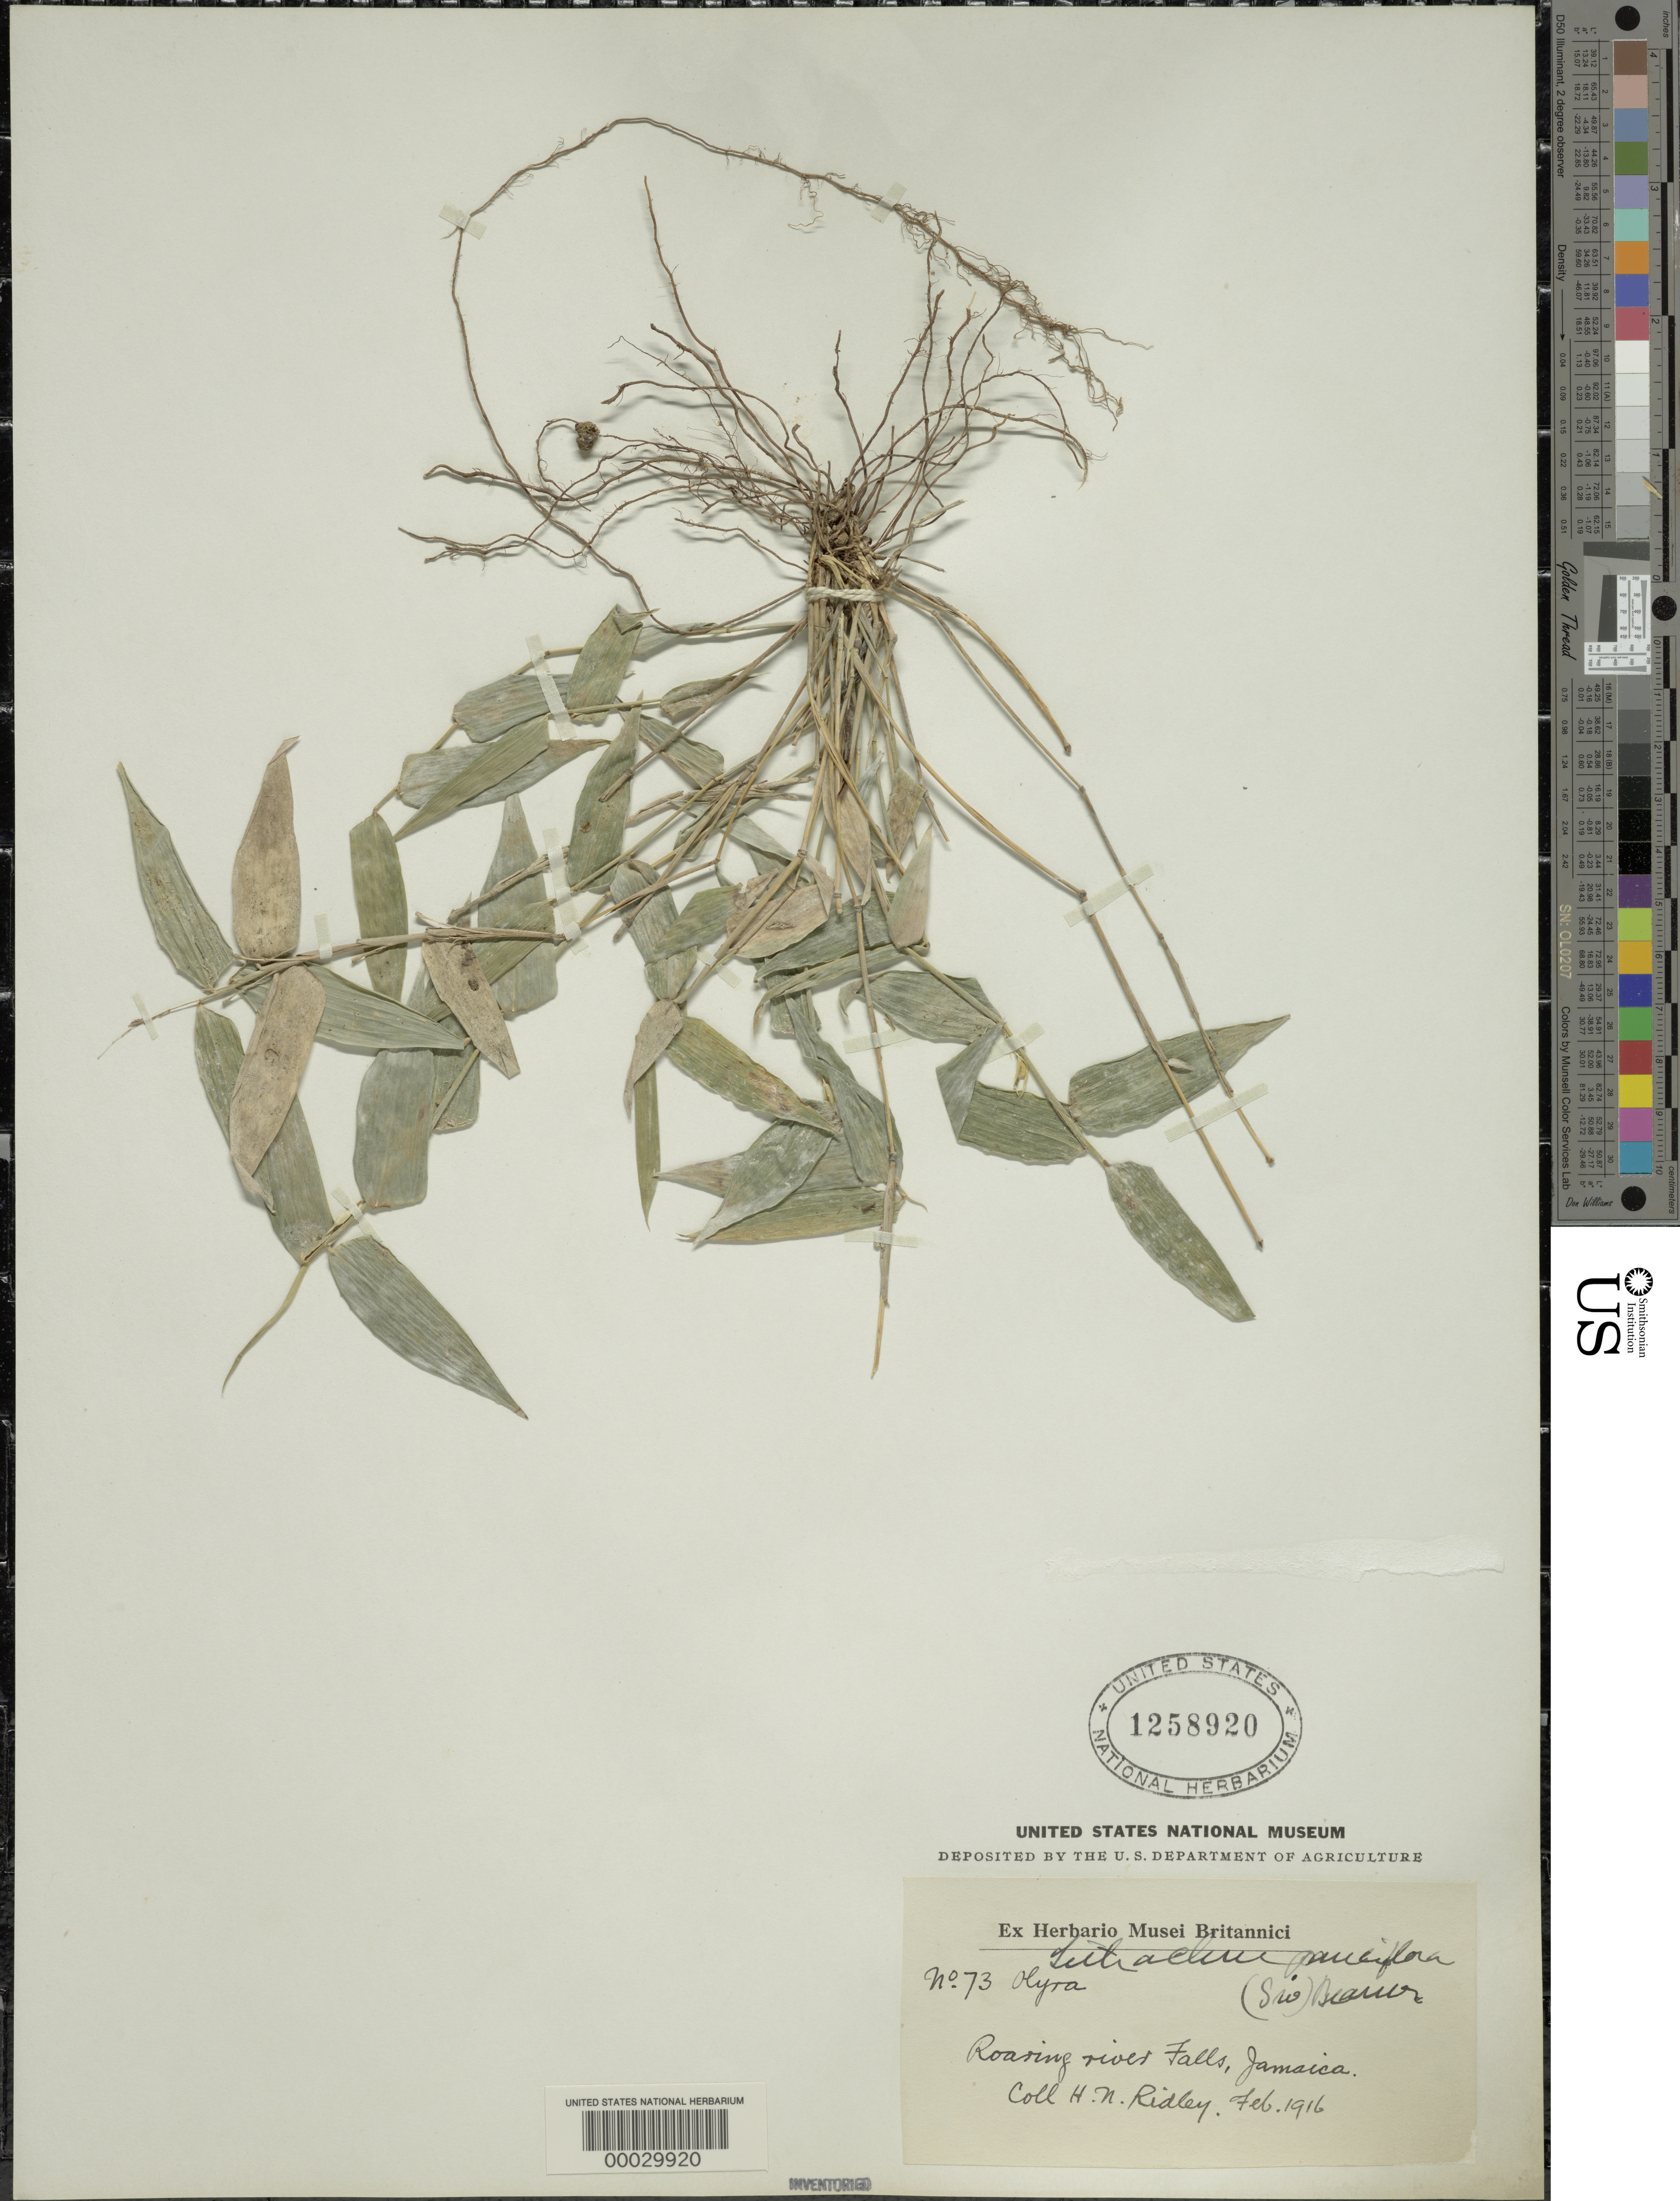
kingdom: Plantae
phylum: Tracheophyta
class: Liliopsida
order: Poales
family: Poaceae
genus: Lithachne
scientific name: Lithachne pauciflora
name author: (Sw.) P. Beauv.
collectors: H. N. Ridley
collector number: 73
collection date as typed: Feb 1916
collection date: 1916-02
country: Jamaica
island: Greater Antilles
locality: Roaring river falls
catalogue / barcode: US 1258920